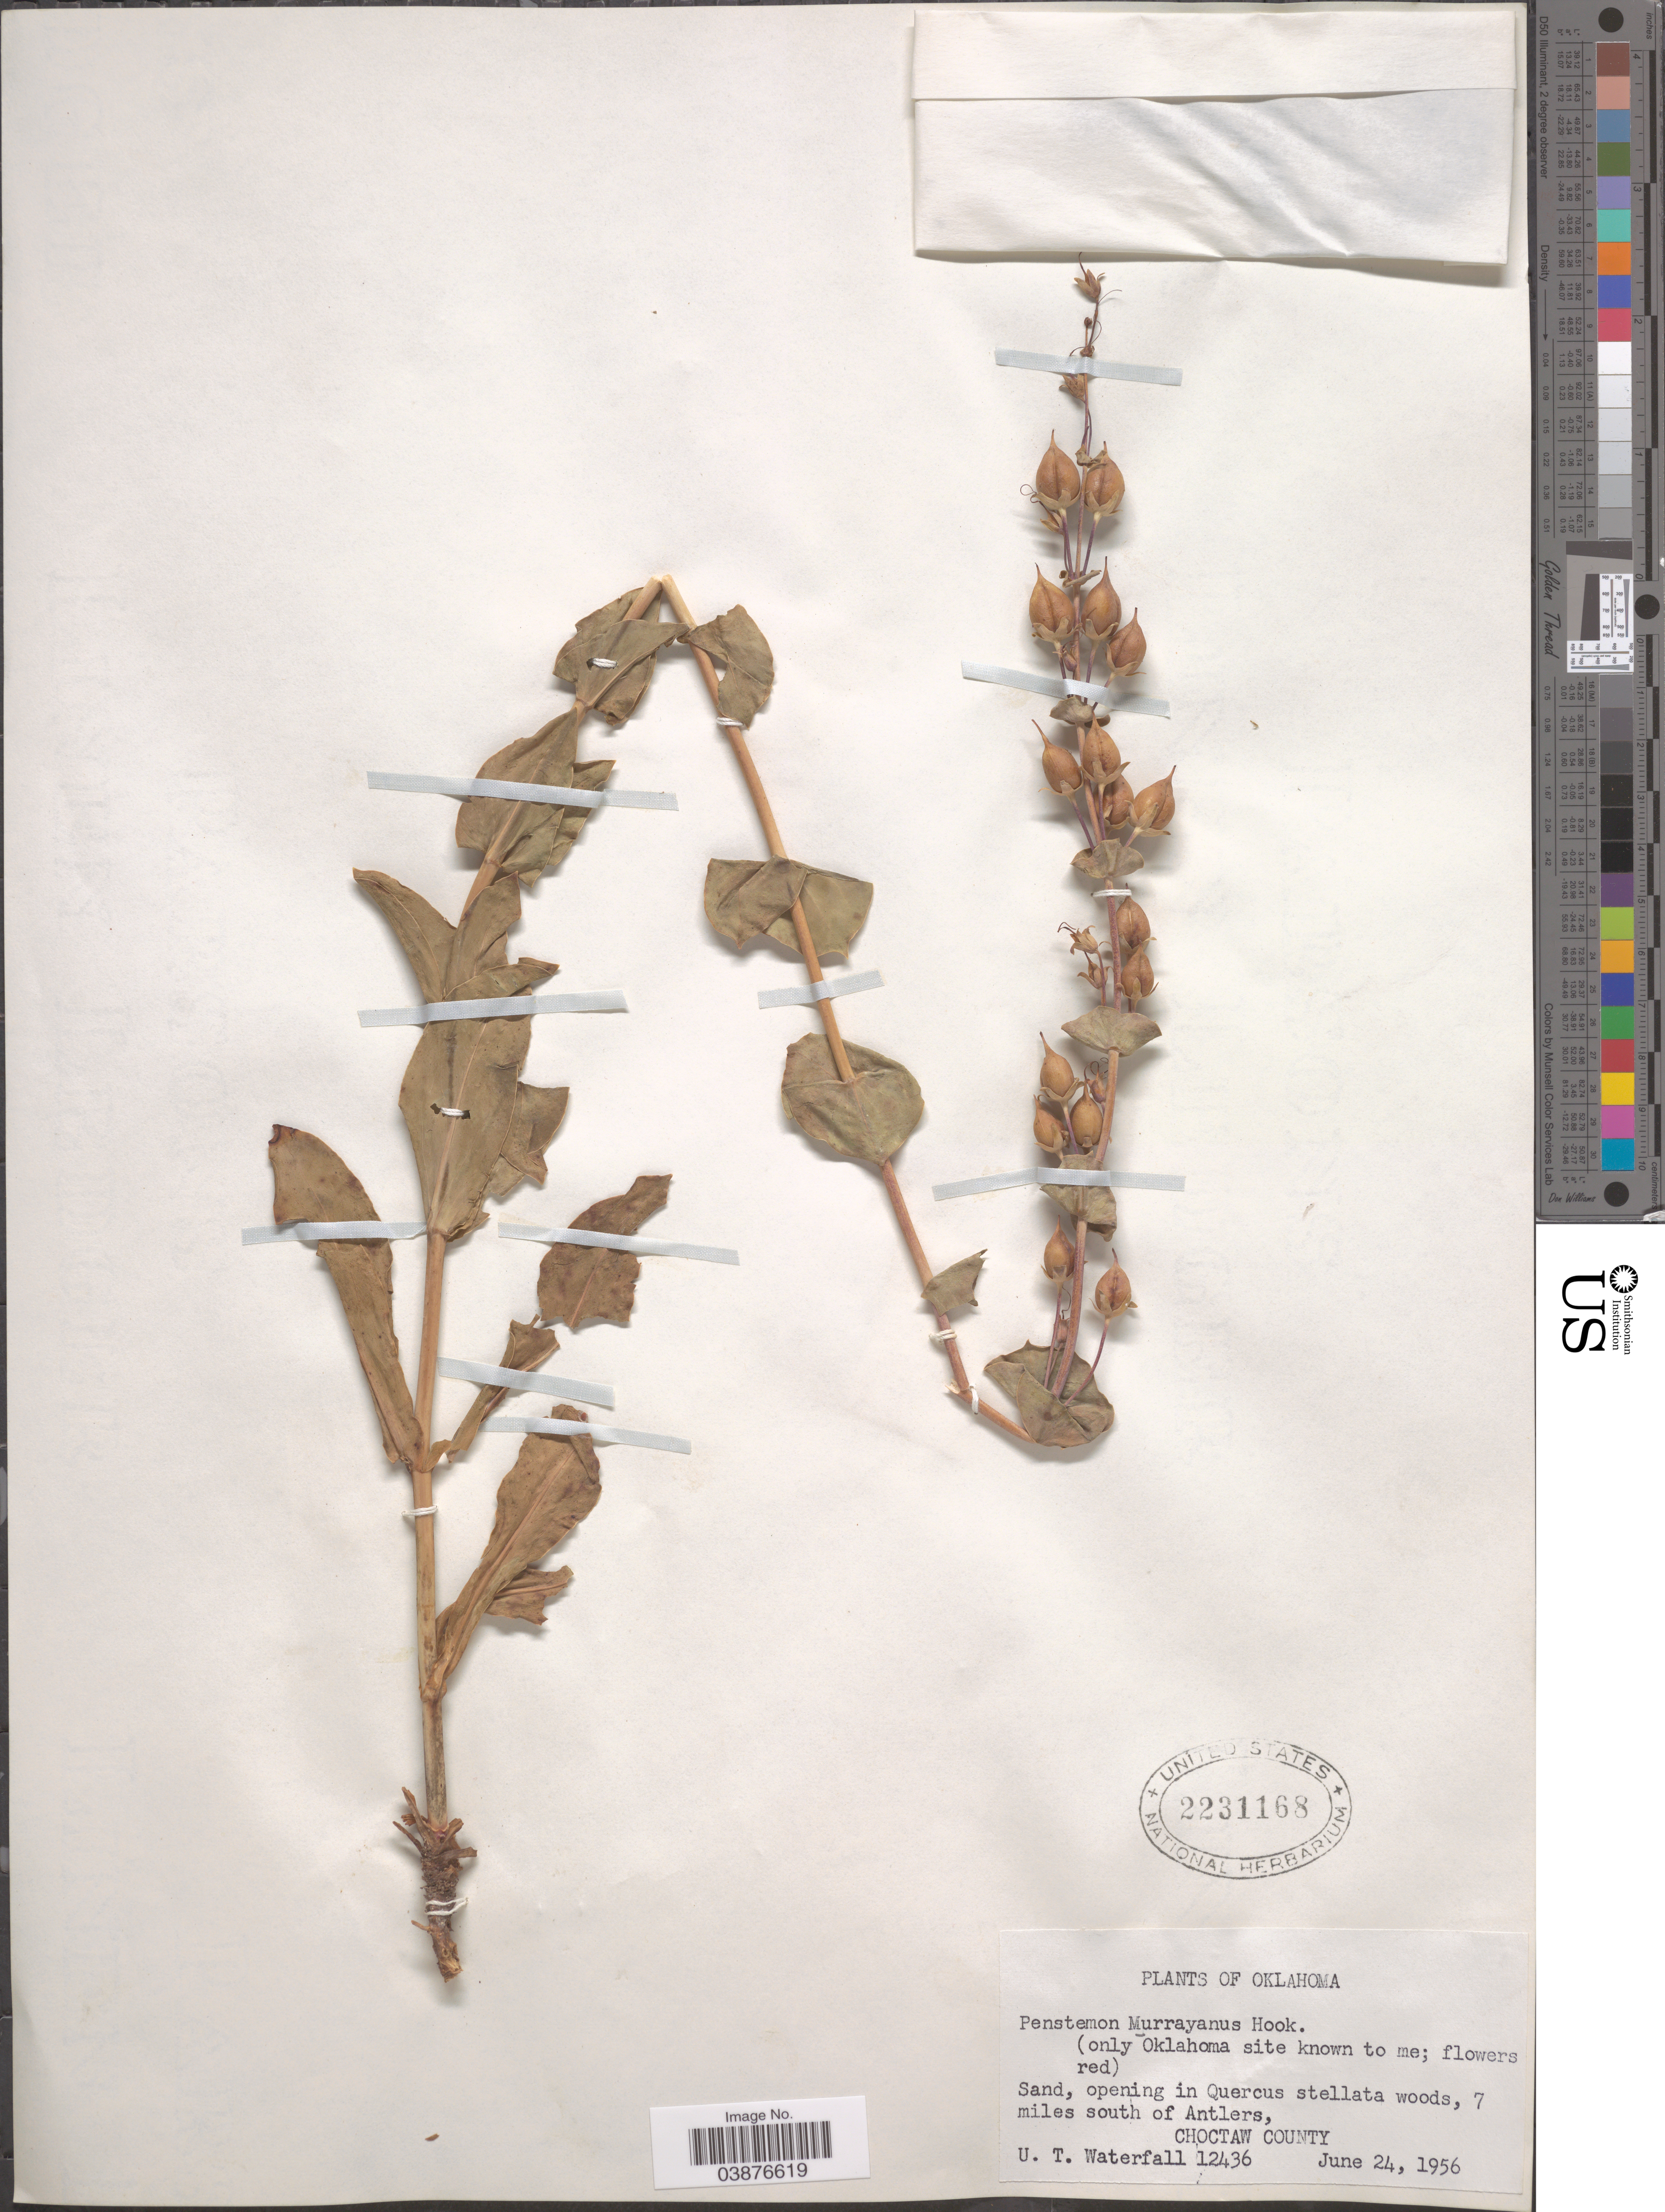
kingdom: Plantae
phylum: Tracheophyta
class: Magnoliopsida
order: Lamiales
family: Plantaginaceae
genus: Penstemon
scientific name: Penstemon murrayanus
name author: Hook.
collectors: U. T. Waterfall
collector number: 12436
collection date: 1956-06-24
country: United States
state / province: Oklahoma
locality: Opening in Quercus stellata woods, 7 miles south of Antlers, Choctaw County.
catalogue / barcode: US 2231168